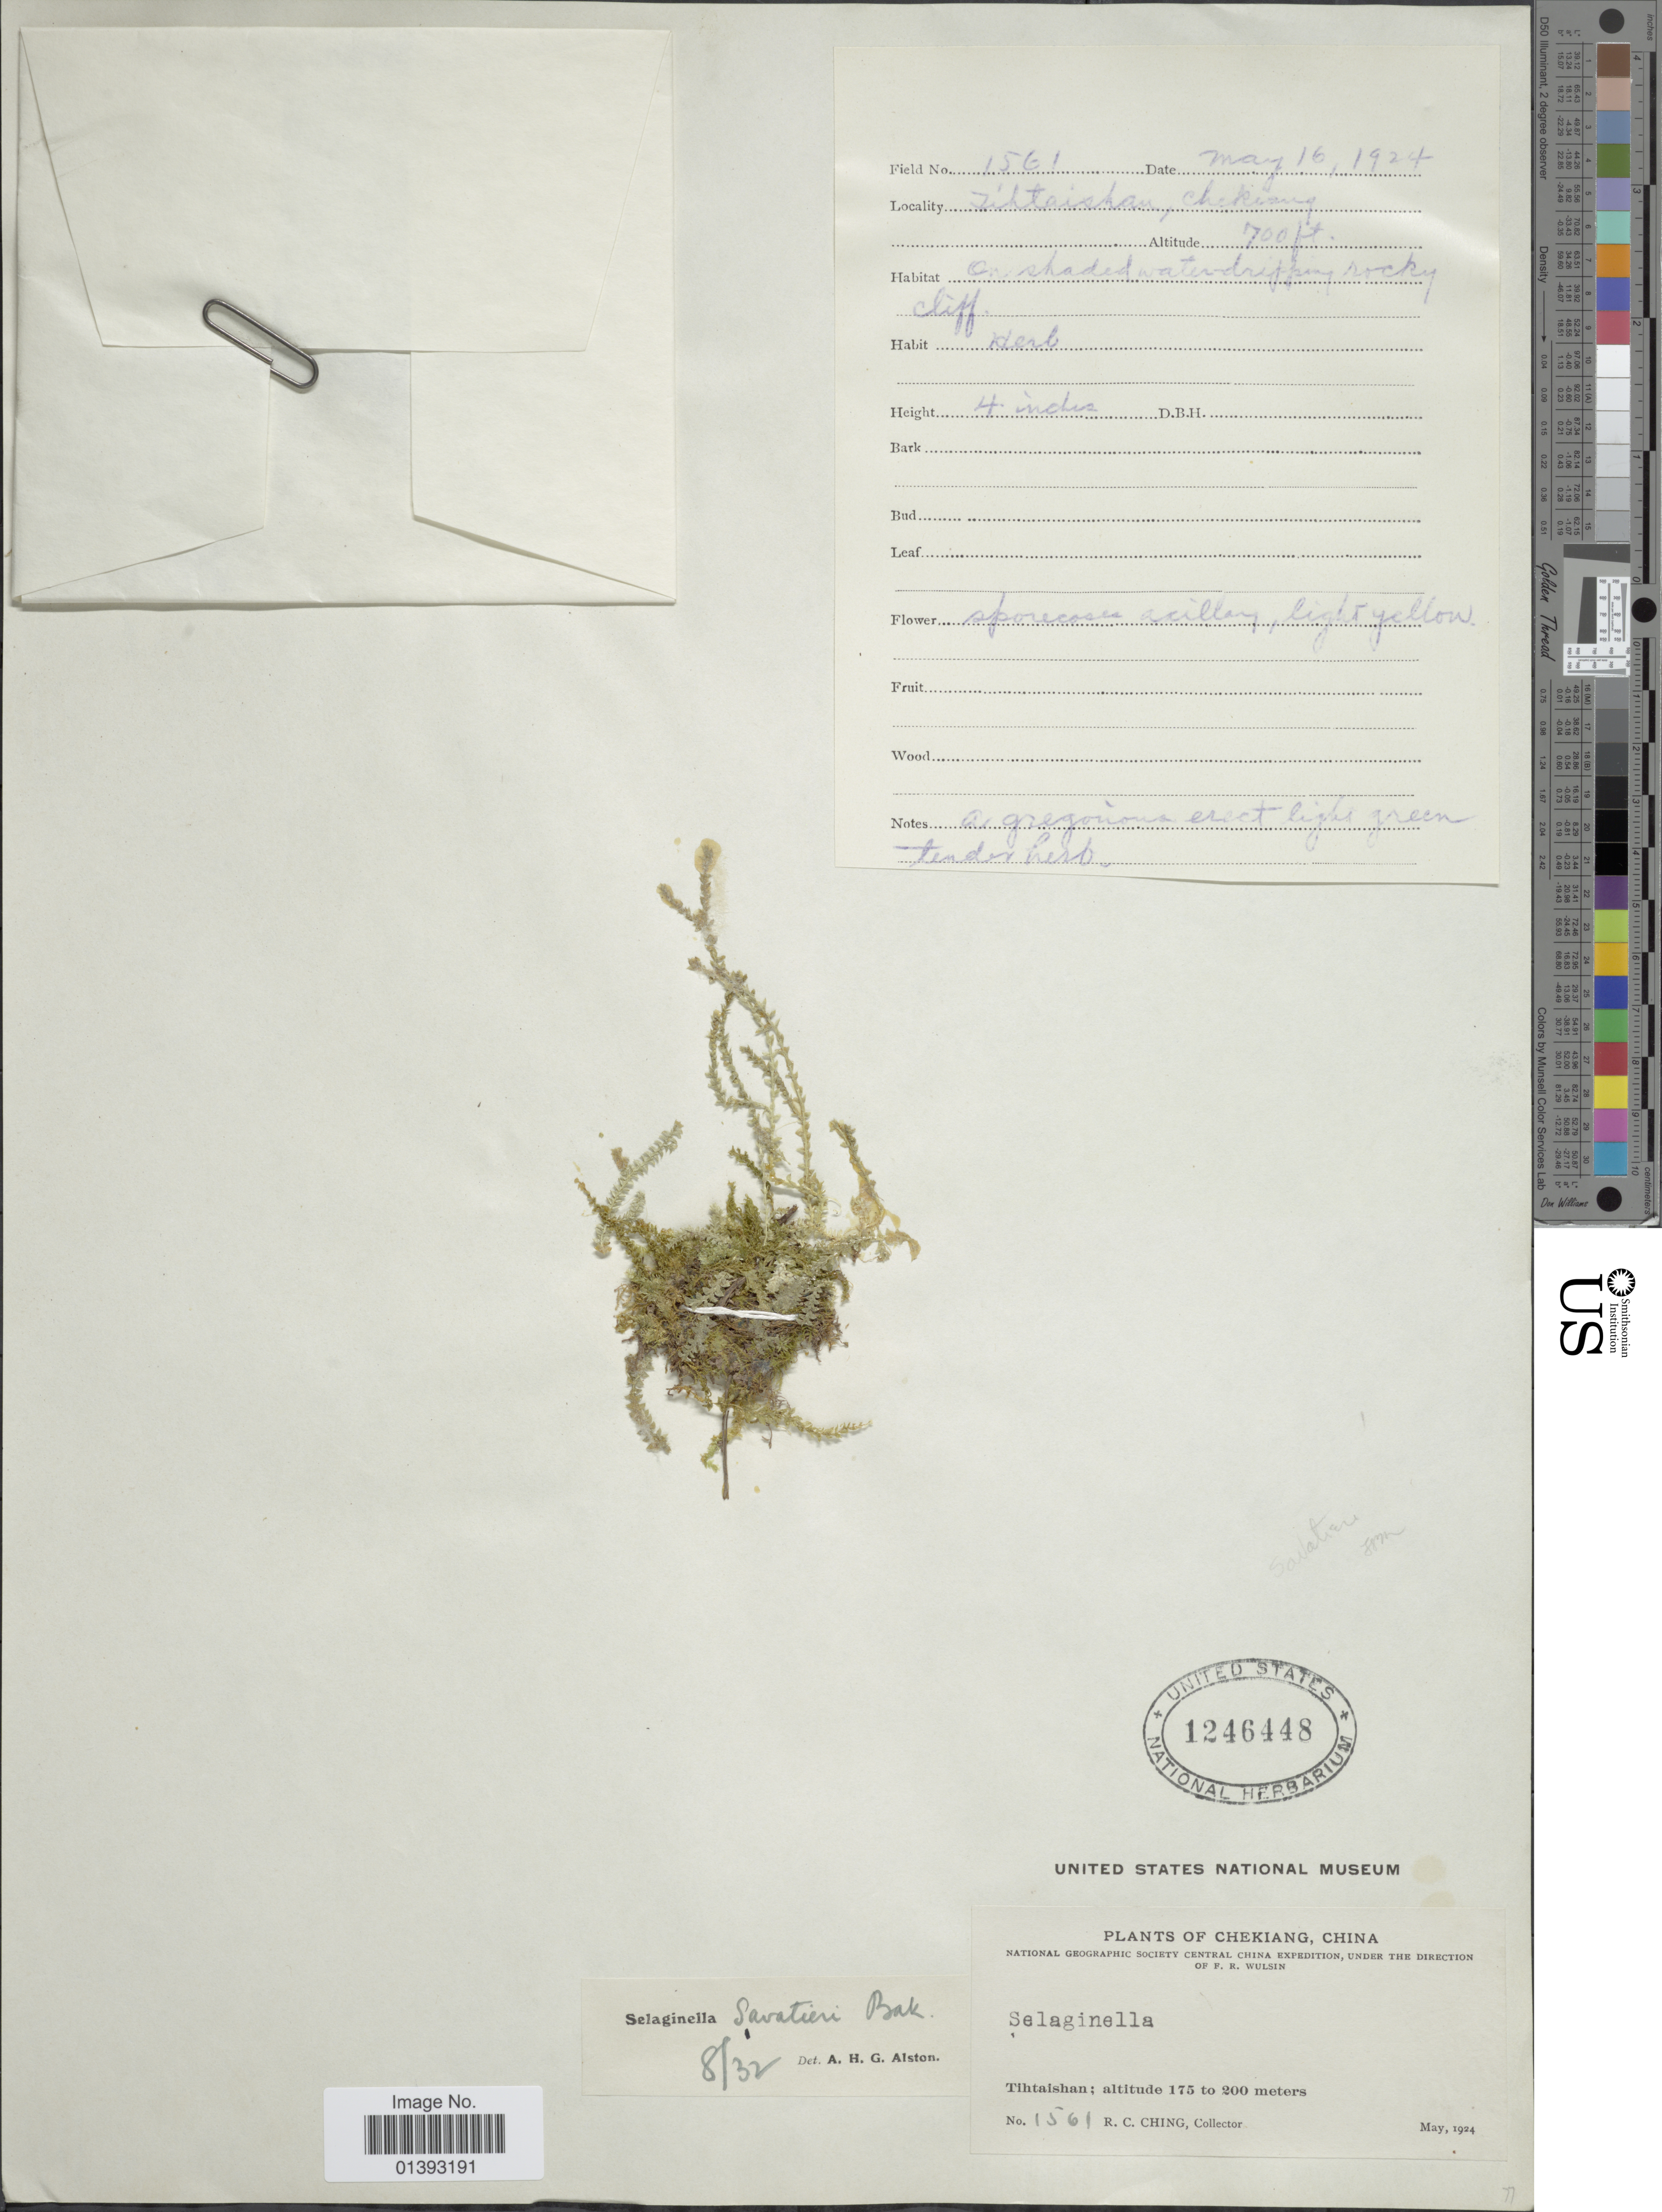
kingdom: Plantae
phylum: Tracheophyta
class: Lycopodiopsida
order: Selaginellales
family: Selaginellaceae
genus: Selaginella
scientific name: Selaginella nipponica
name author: Franch. & Sav.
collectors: R. C. Ching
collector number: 1561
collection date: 1924-05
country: China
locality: Chekiang, Tihtaishan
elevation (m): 175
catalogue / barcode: US 1246448